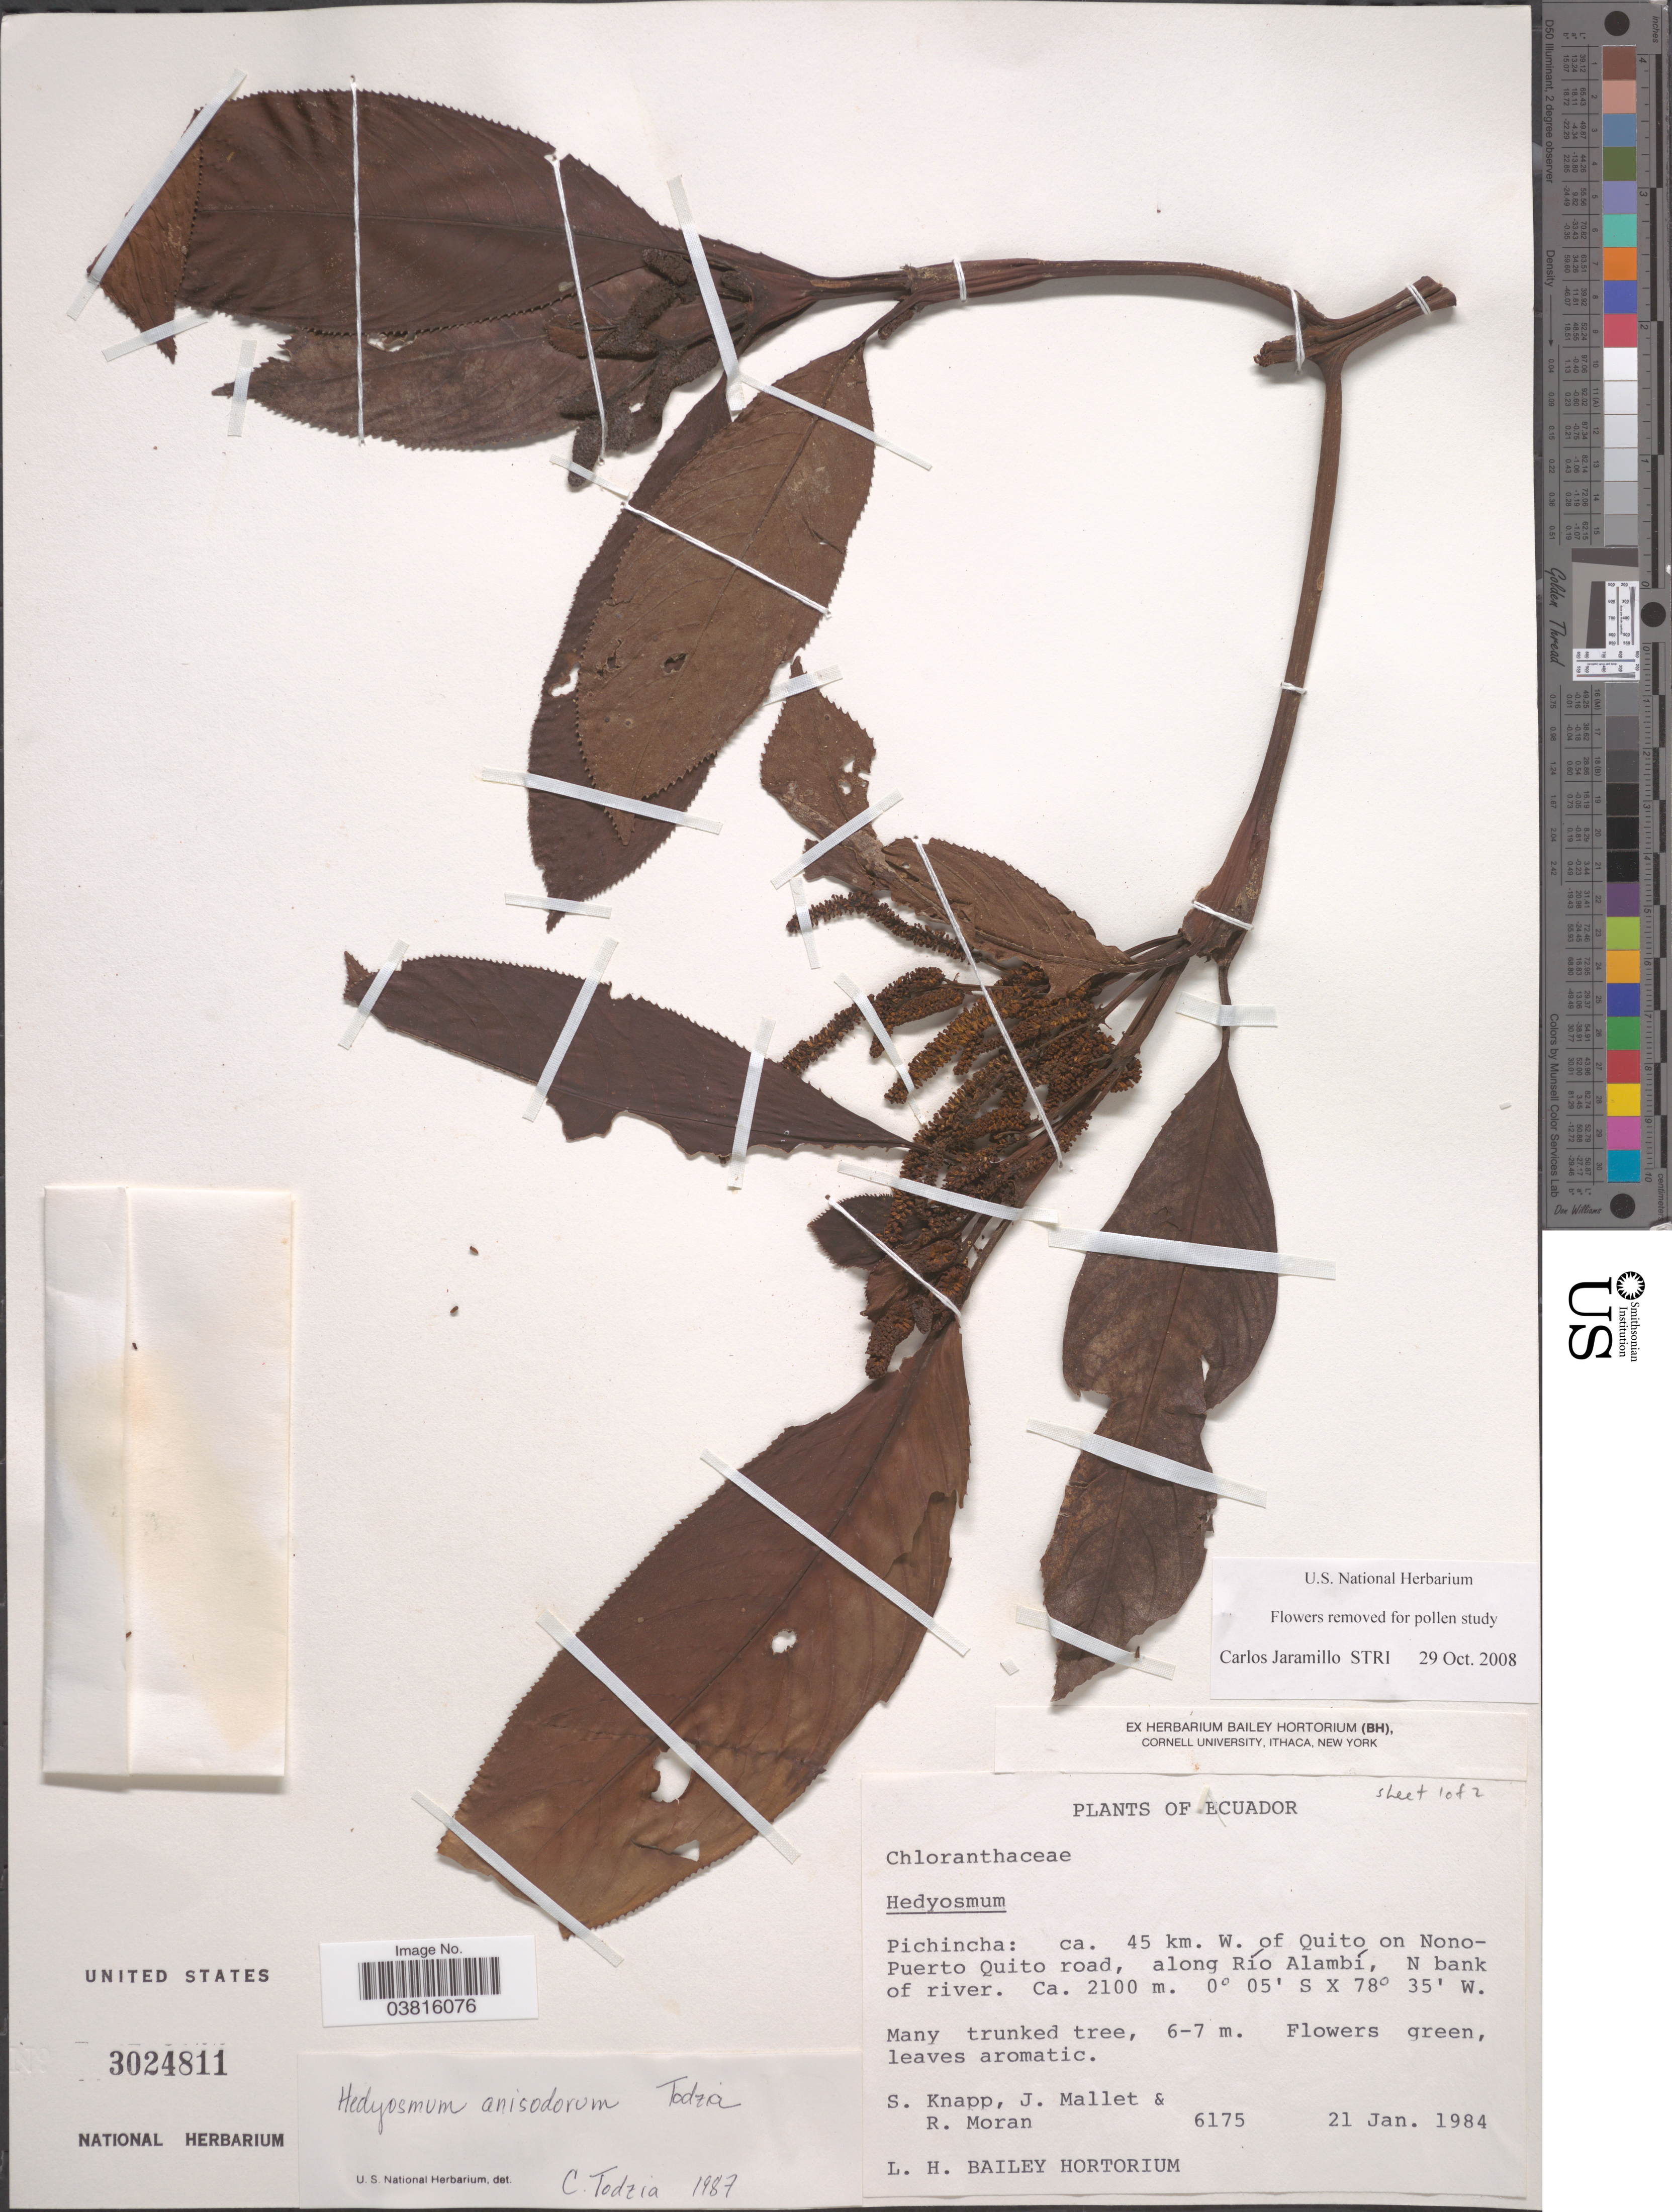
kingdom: Plantae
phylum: Tracheophyta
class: Magnoliopsida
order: Chloranthales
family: Chloranthaceae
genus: Hedyosmum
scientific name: Hedyosmum anisodorum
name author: Todzia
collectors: S. Knapp, J. Mallet & R. Moran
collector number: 6175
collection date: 1984-01-21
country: Ecuador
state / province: Pichincha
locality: Ca. 45 km. W. of Quito on Nono-Puerto Quito road, along Río Alambí, N bank of river.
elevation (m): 2100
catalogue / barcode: US 3024811